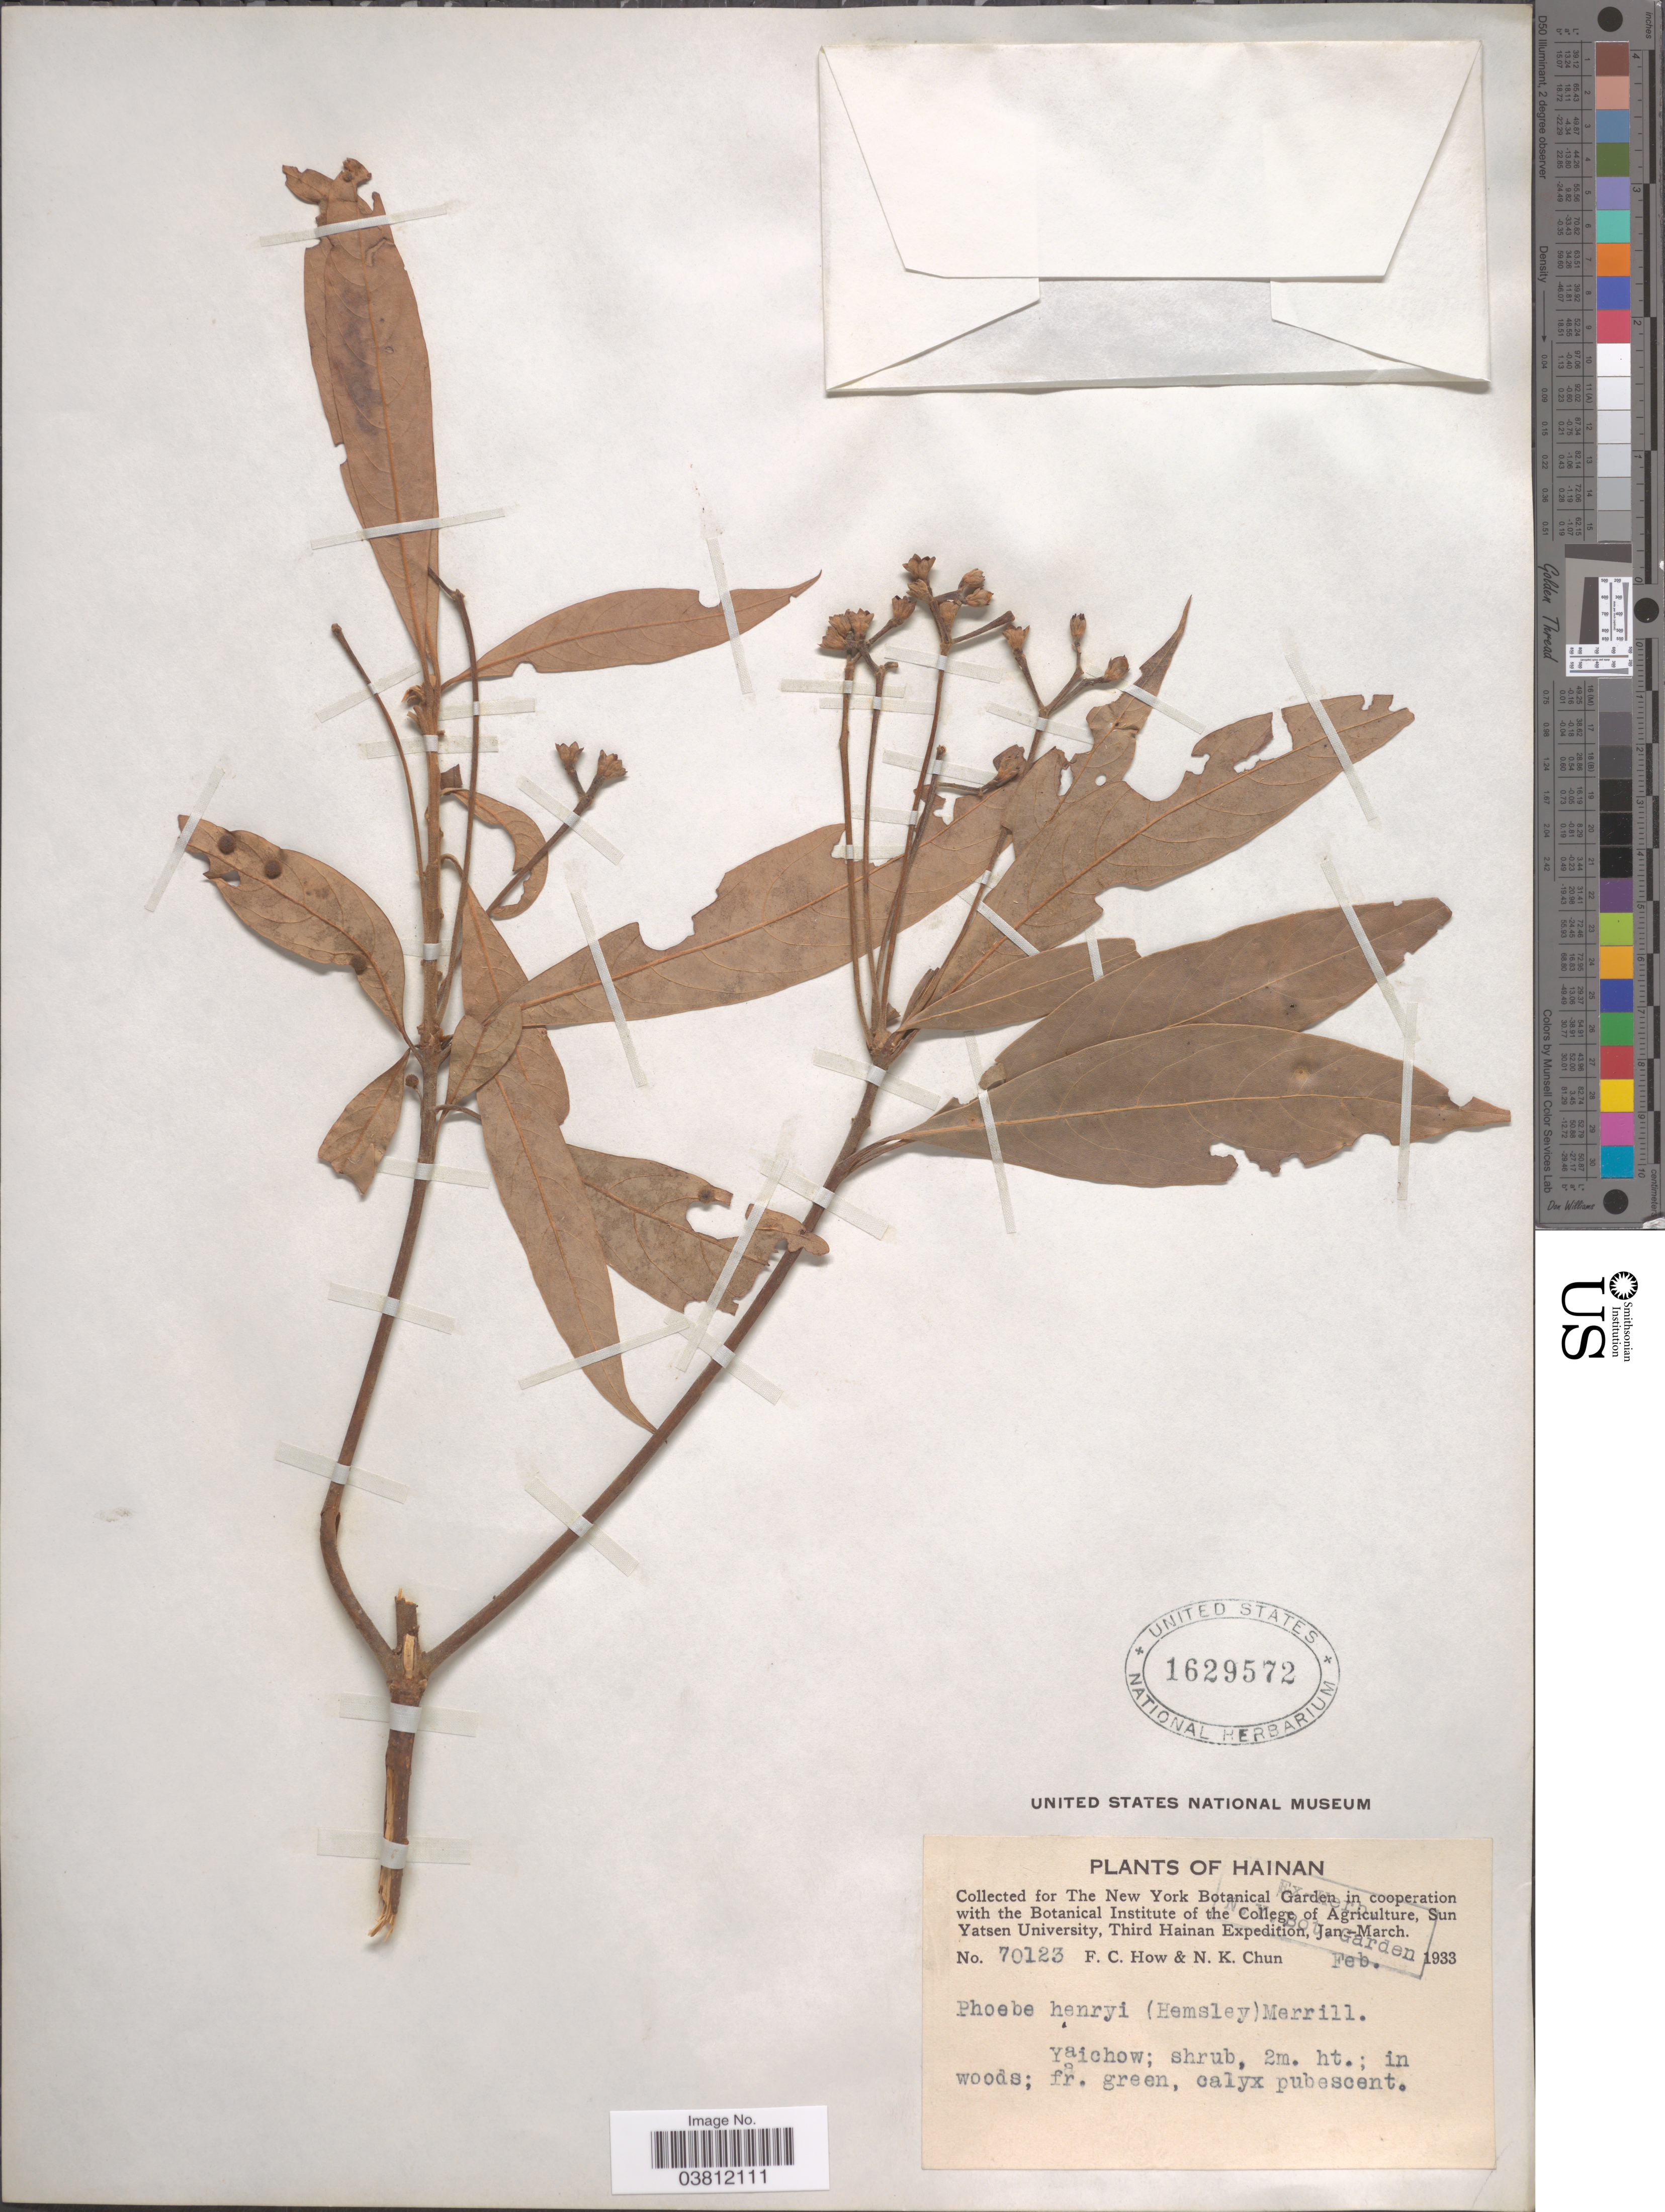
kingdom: Plantae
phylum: Tracheophyta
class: Magnoliopsida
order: Laurales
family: Lauraceae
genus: Phoebe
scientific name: Phoebe henryi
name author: (Hemsl.) Merr.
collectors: F. C. How & N. K. Chun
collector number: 70123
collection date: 1933-02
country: China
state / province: Hainan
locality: Yaichow.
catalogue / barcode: US 1629572